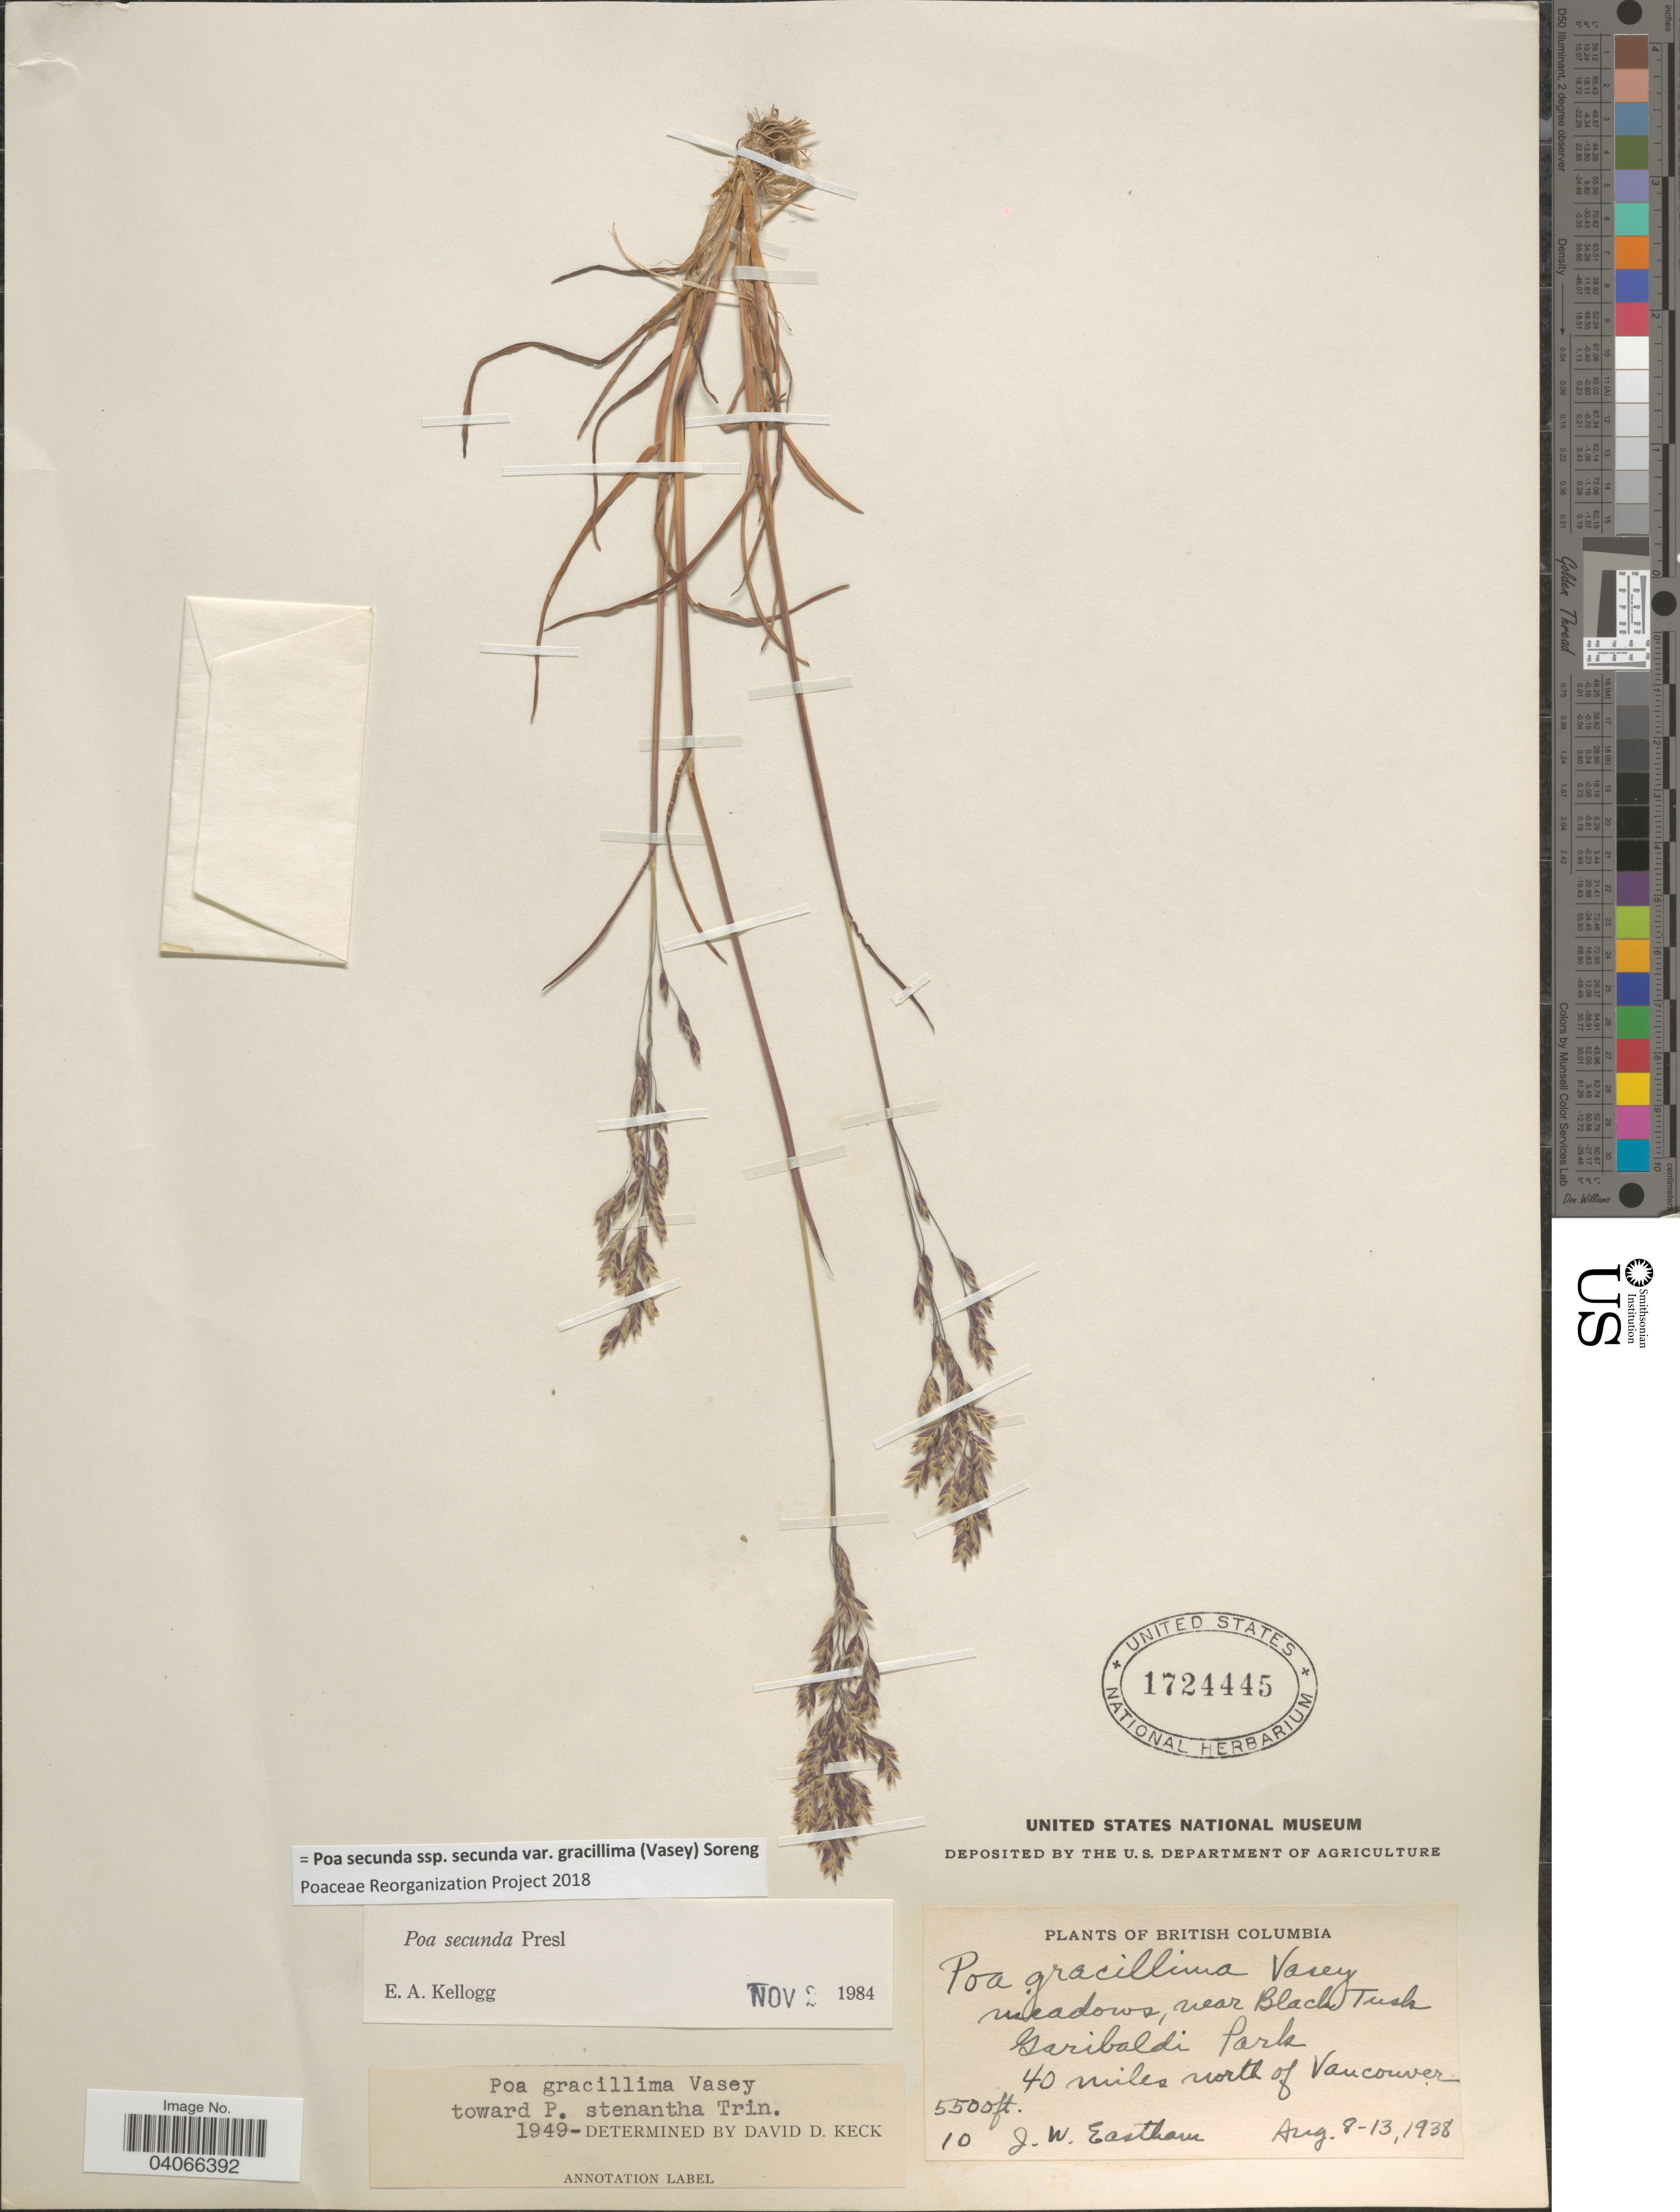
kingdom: Plantae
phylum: Tracheophyta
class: Liliopsida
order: Poales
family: Poaceae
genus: Poa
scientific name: Poa secunda subsp. secunda var. gracillima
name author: (Vasey) Soreng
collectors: J. Eastham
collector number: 10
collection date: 1938-08-08/1938-08-13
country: Canada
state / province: British Columbia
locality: Meadows, near Black Tusk. Garibaldi Park. 40 miles north of Vancouver.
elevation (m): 1676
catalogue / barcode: US 1724445